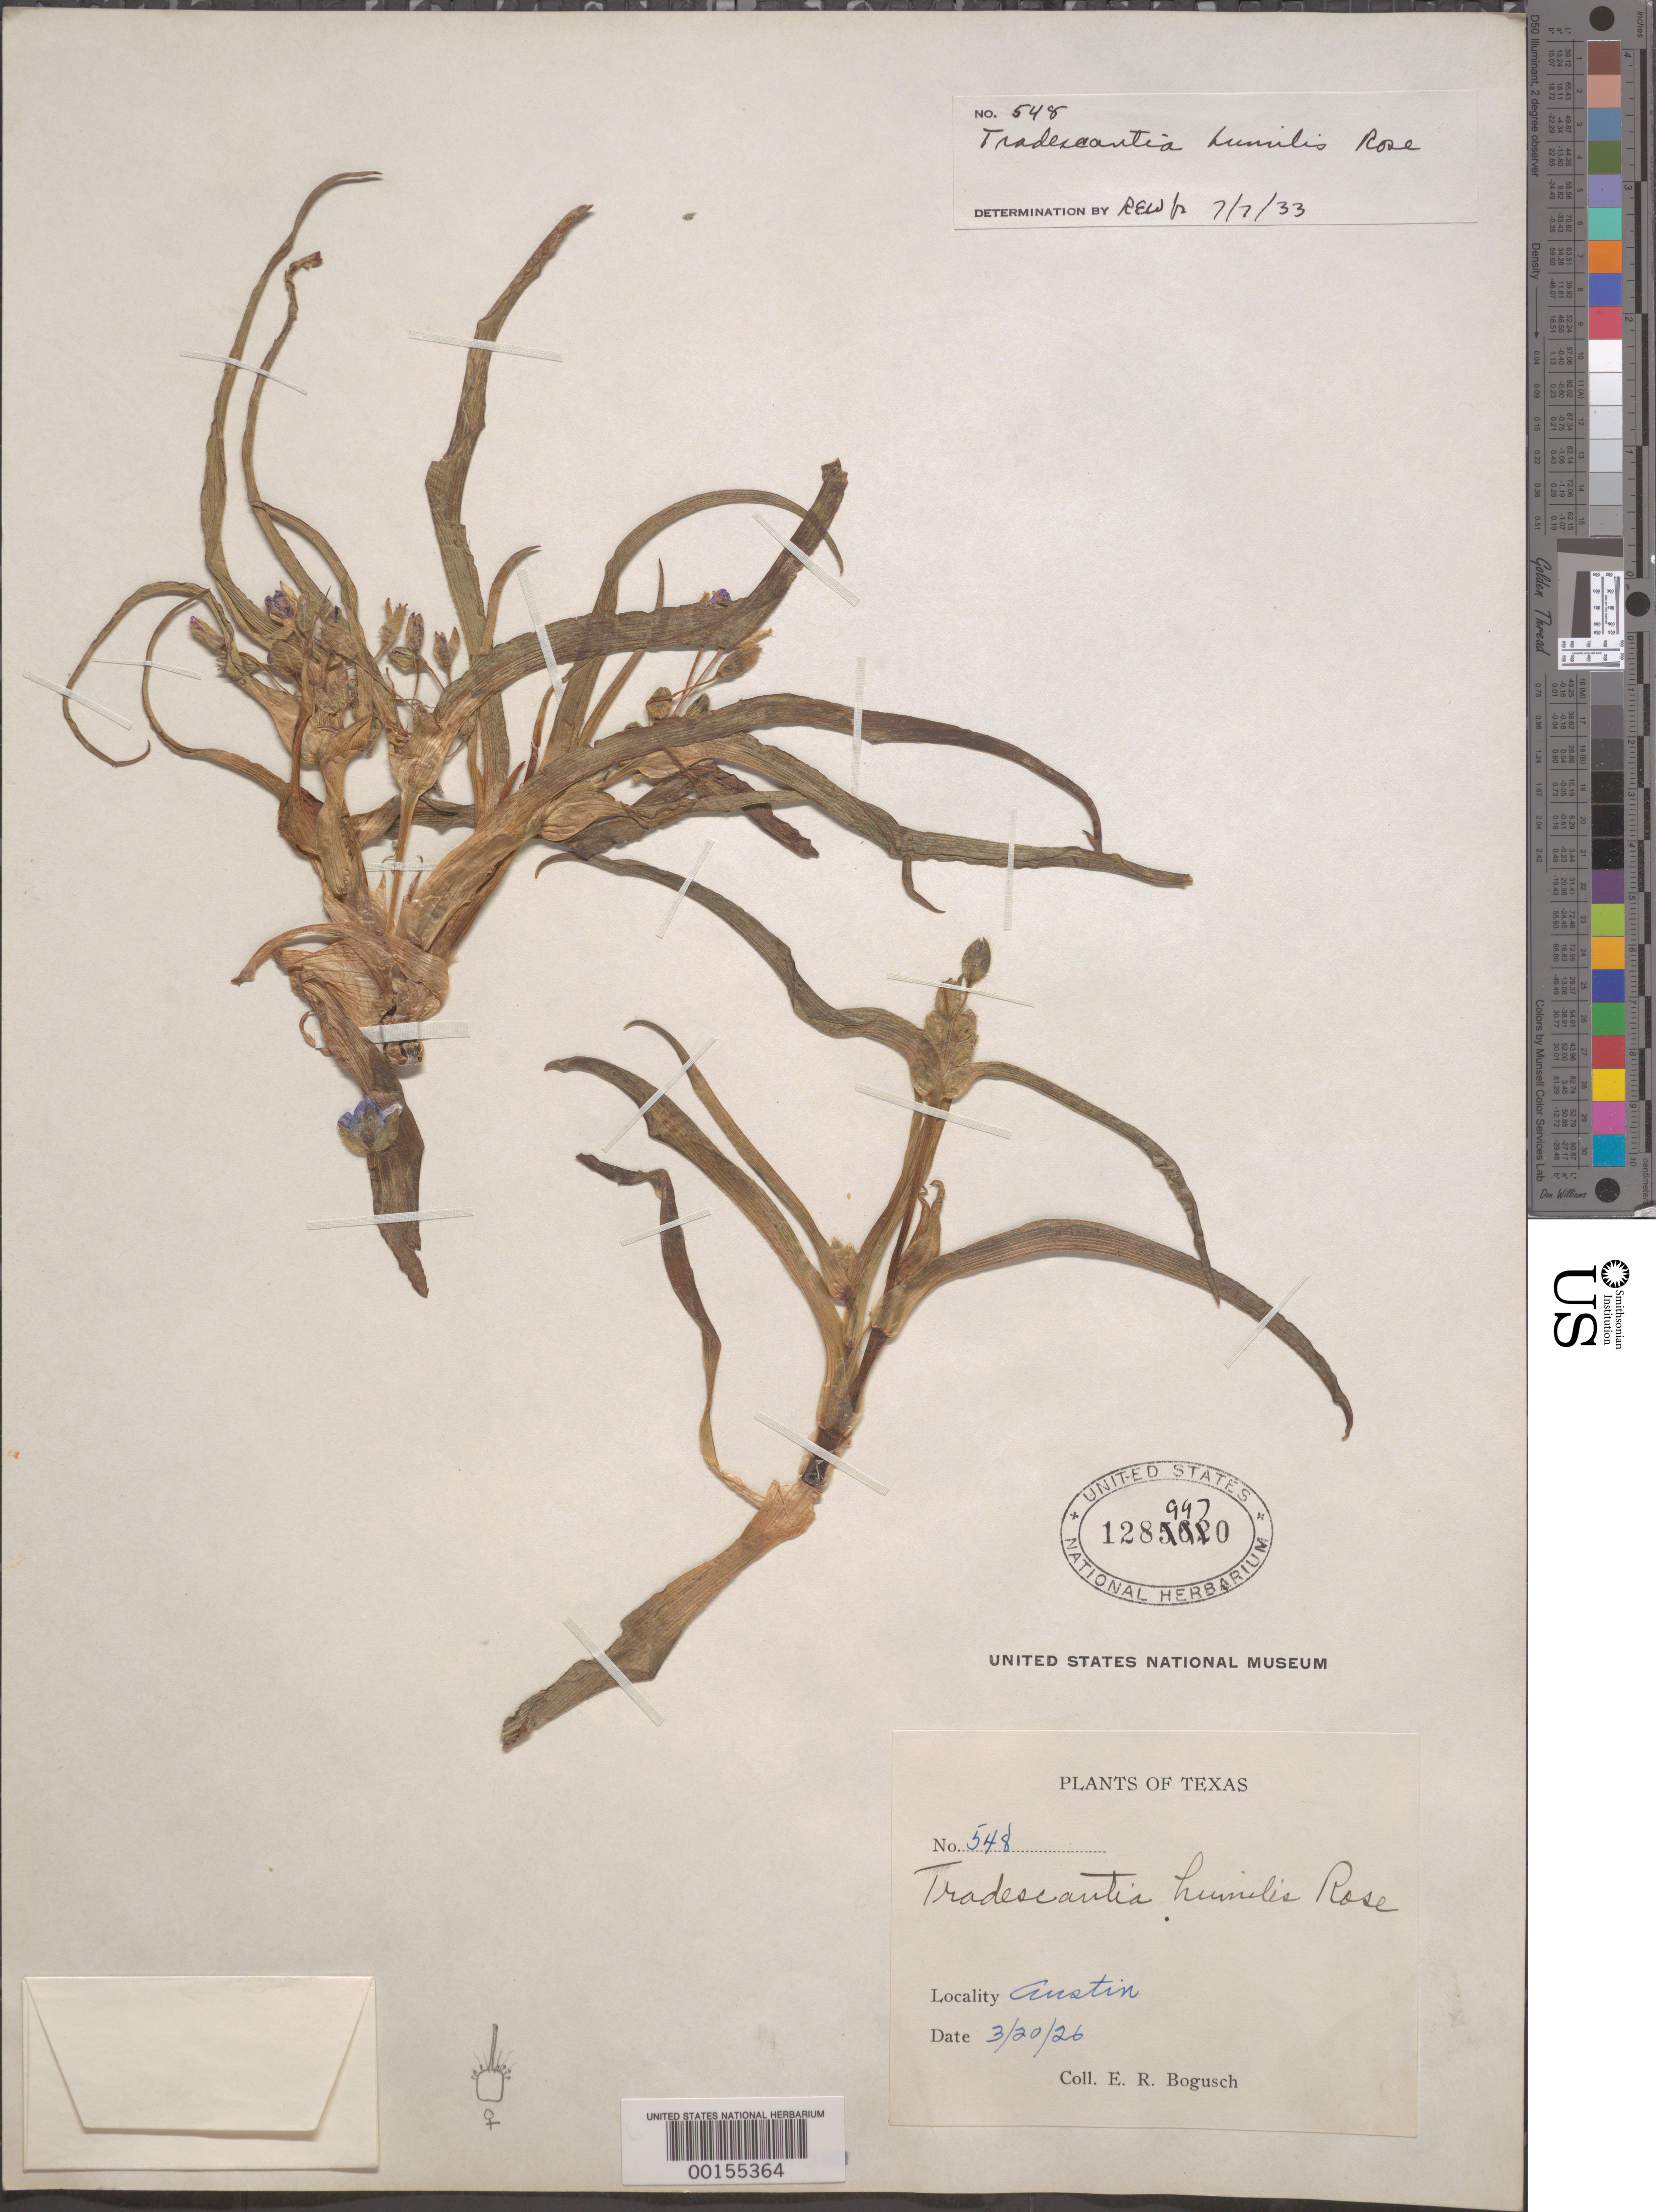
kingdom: Plantae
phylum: Tracheophyta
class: Liliopsida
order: Commelinales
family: Commelinaceae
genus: Tradescantia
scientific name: Tradescantia humilis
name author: Rose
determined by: Woodward, R. E.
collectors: E. Bogusch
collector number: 548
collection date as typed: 20 Mar 1926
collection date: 1926-03-20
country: United States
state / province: Texas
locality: Austin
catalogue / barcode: US 1289970